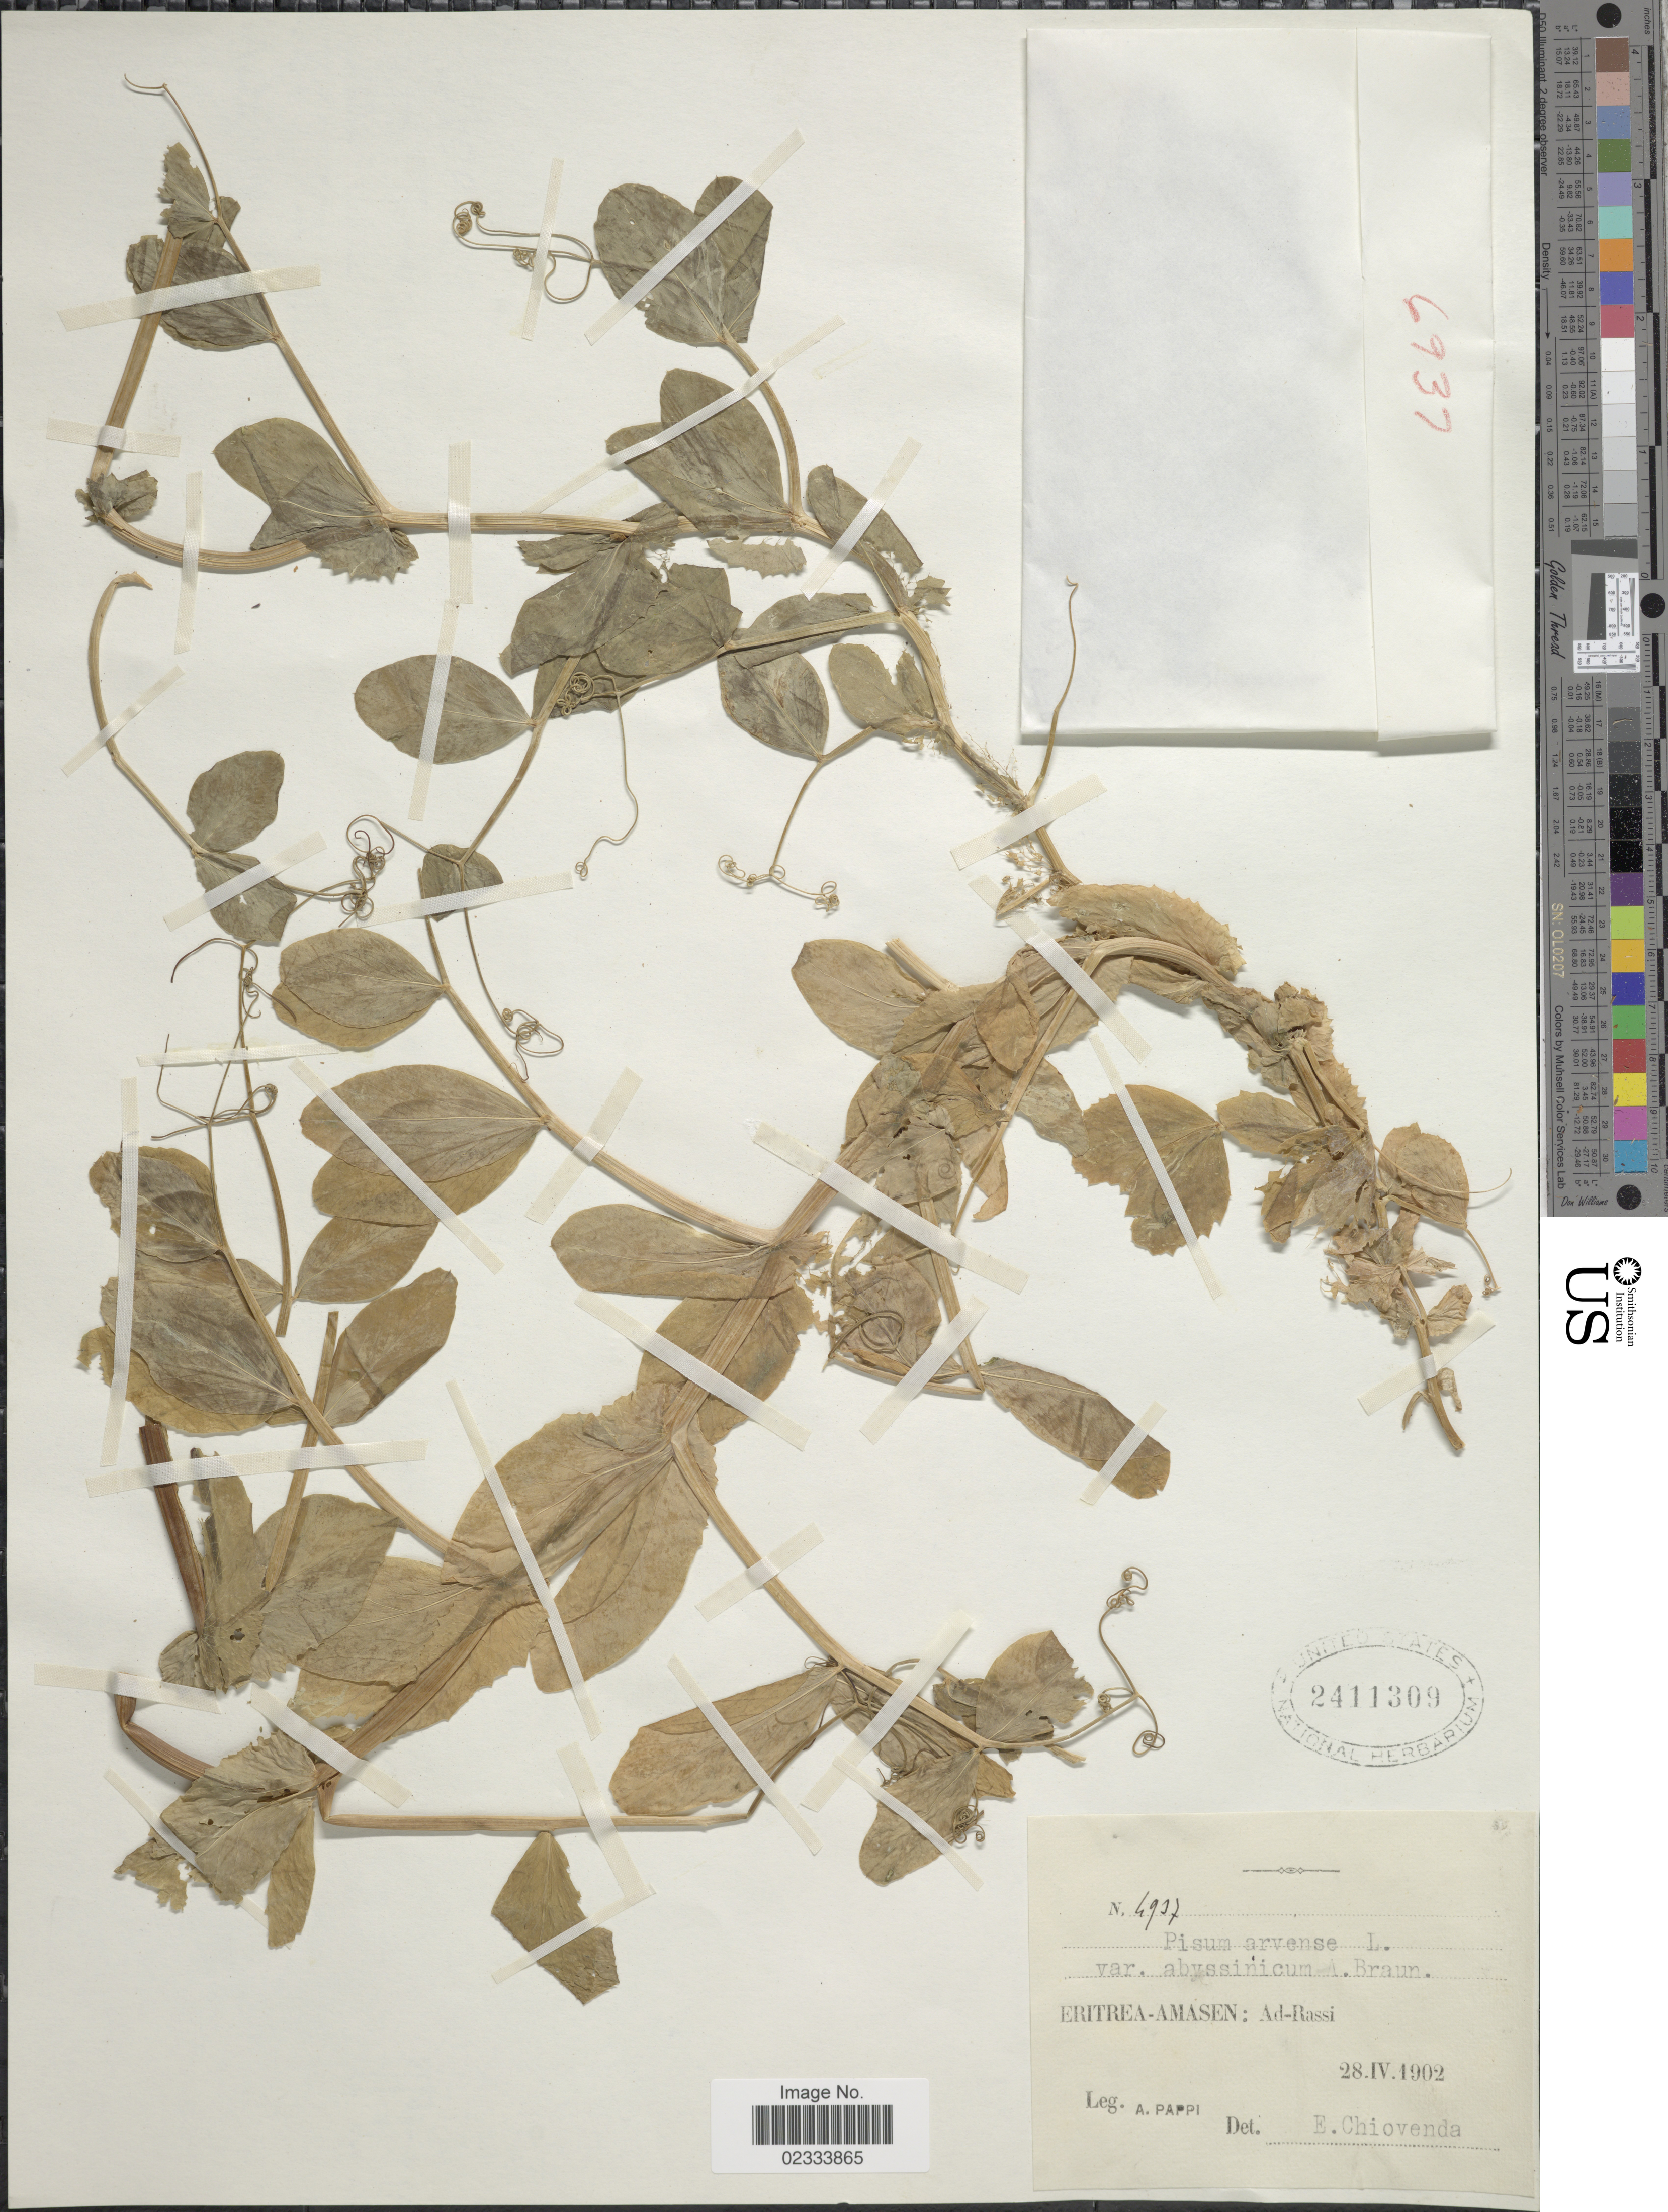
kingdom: Plantae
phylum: Tracheophyta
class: Magnoliopsida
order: Fabales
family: Fabaceae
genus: Pisum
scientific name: Pisum sativum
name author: L.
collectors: A. Pappi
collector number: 4937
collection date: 1902-04-28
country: Eritrea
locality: Eritrea-Amasen: Ad-Rassi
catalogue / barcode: US 2411309